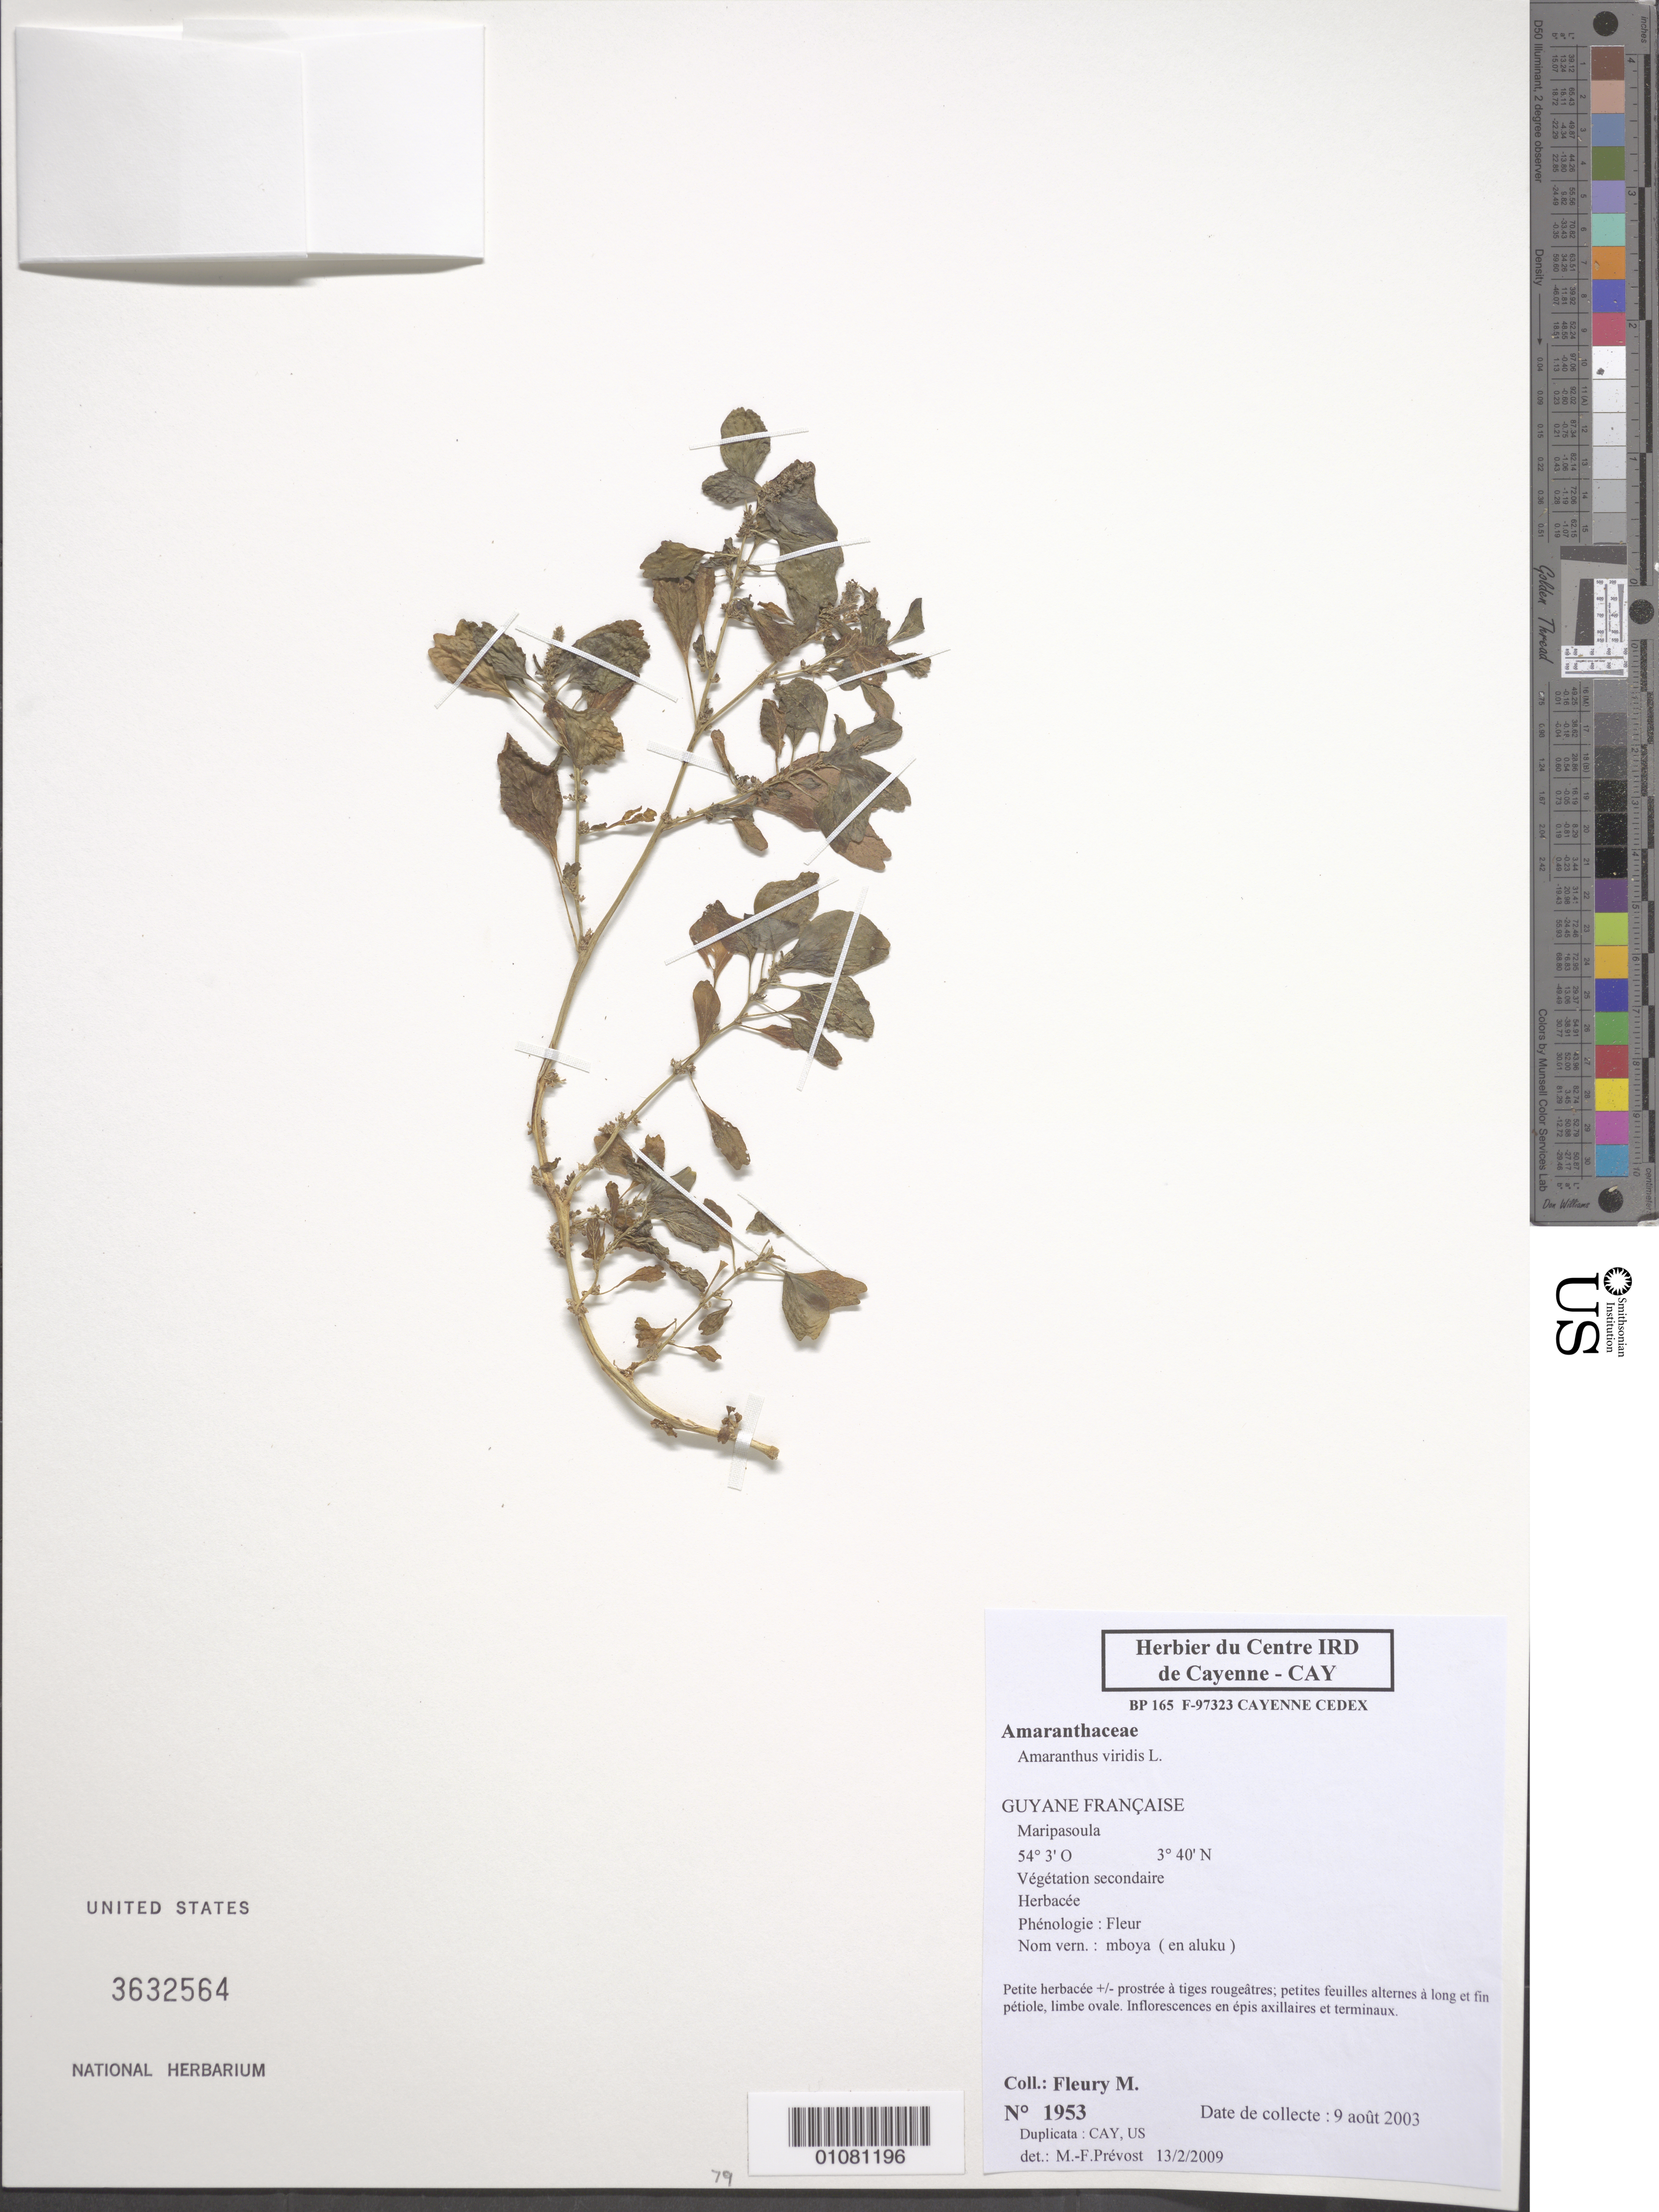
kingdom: Plantae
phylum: Tracheophyta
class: Magnoliopsida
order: Caryophyllales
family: Amaranthaceae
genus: Amaranthus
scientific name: Amaranthus viridis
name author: L.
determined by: Prévost, M.-F.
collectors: M. Fleury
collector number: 1953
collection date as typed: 9-Aug-03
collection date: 2003-08-09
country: French Guiana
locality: Maripasoula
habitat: Vegetation secondaire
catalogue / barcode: US 3632564